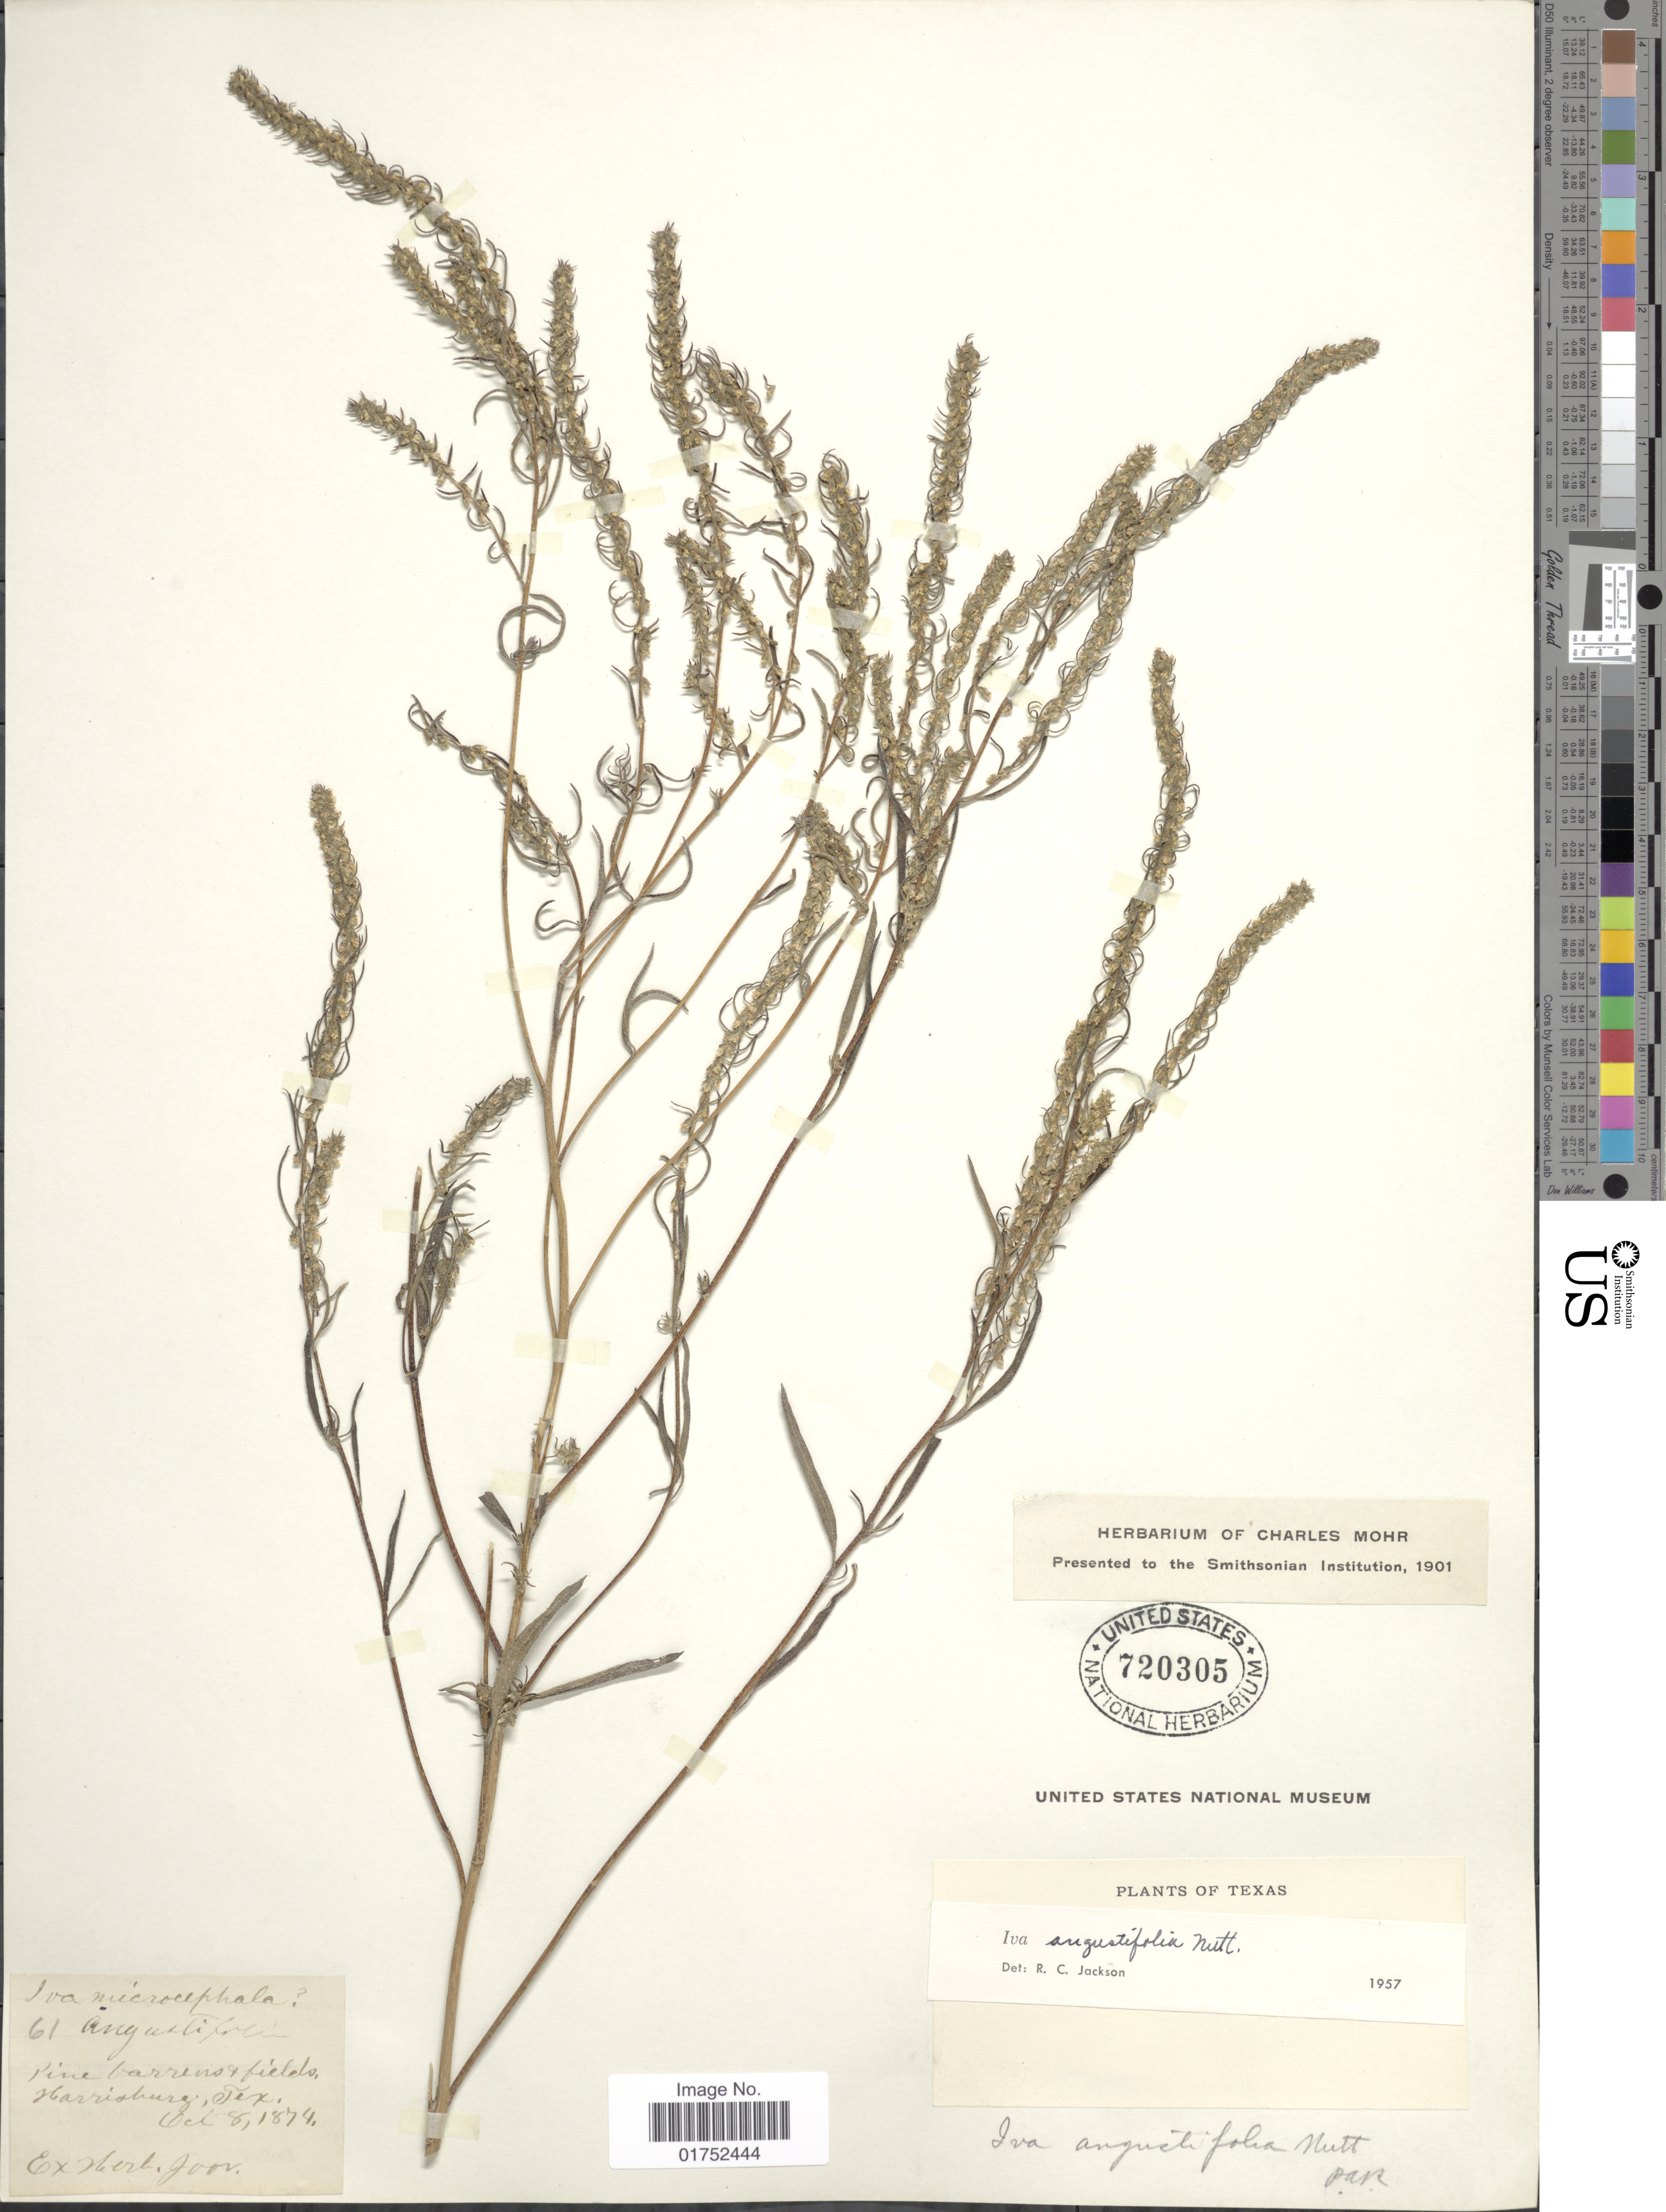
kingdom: Plantae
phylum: Tracheophyta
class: Magnoliopsida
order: Asterales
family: Asteraceae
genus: Iva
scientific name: Iva angustifolia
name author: Nutt.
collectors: ex herb. Joor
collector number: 61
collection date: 1874-10-08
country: United States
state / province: Texas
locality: Harrisburg, Tex.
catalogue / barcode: US 720305